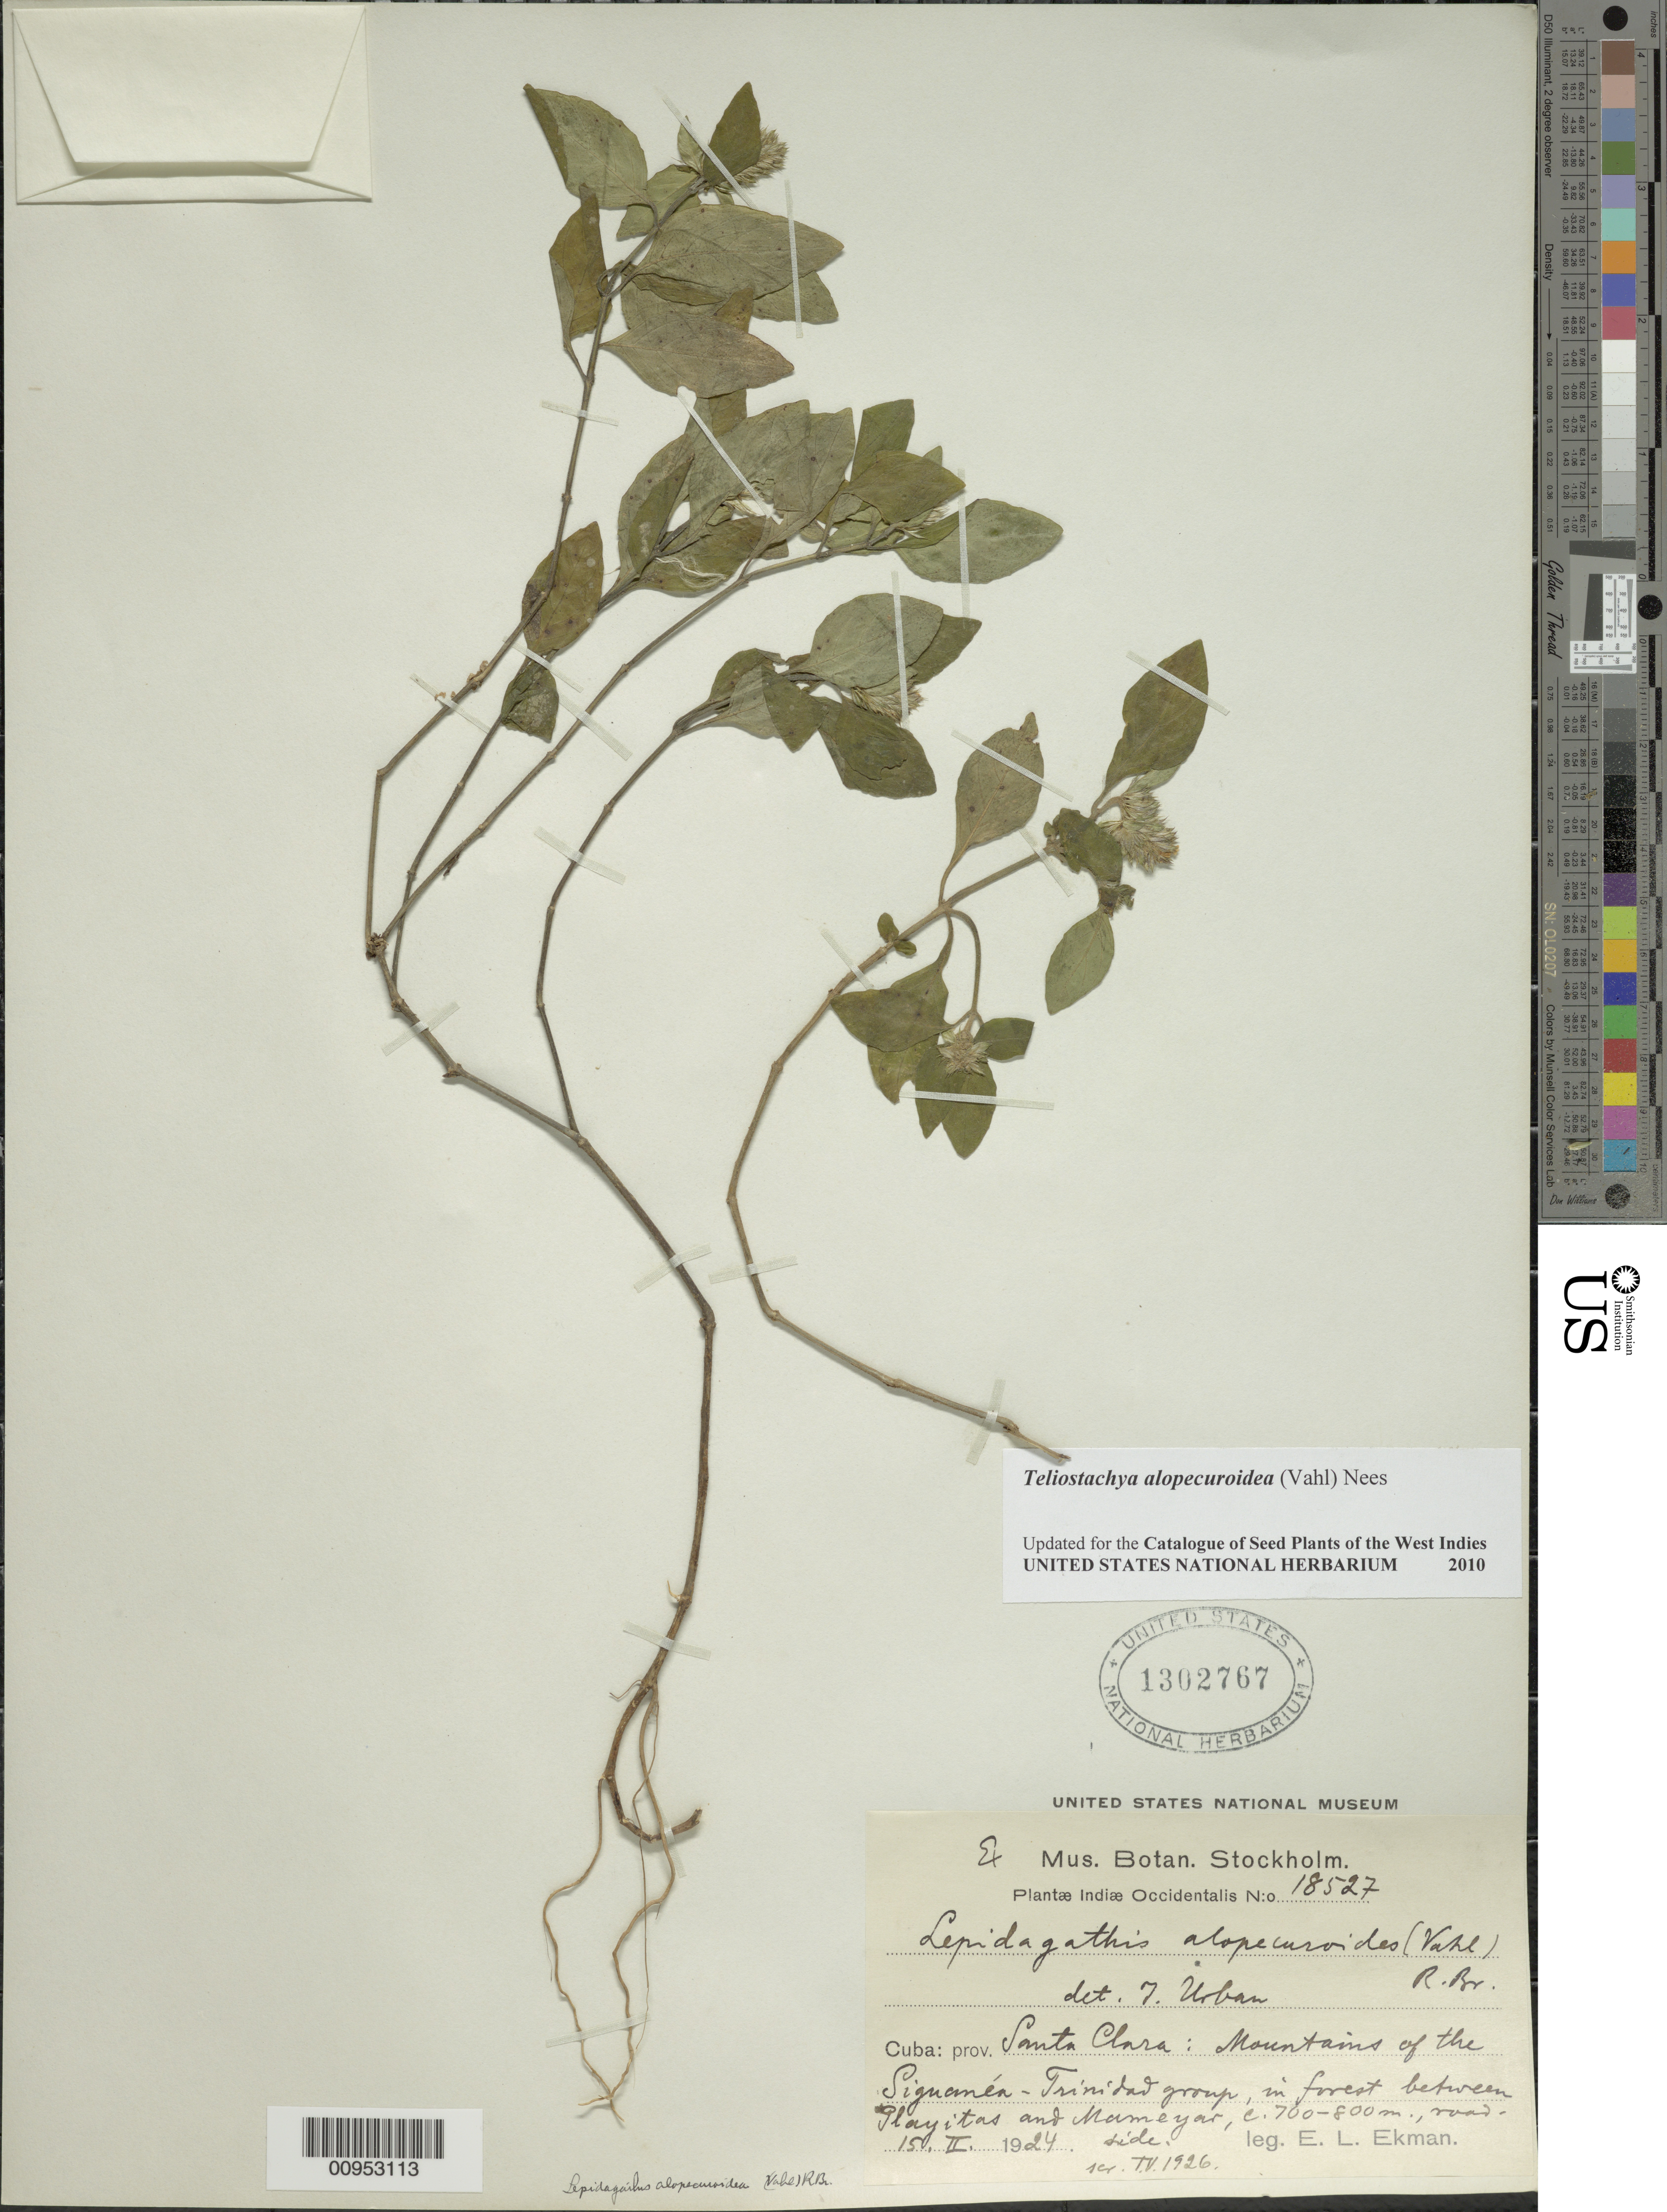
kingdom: Plantae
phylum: Tracheophyta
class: Magnoliopsida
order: Lamiales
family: Acanthaceae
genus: Teliostachya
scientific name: Teliostachya alopecuroidea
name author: (Vahl) Nees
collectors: E. L. Ekman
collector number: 18527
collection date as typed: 15 Feb 1924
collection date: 1924-02-15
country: Cuba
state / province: Santa Clara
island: Cuba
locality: Mountains of the Siguanéa-Trinidad group, between Playitas and Mameyar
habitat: In forest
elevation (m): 700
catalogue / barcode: US 1302767